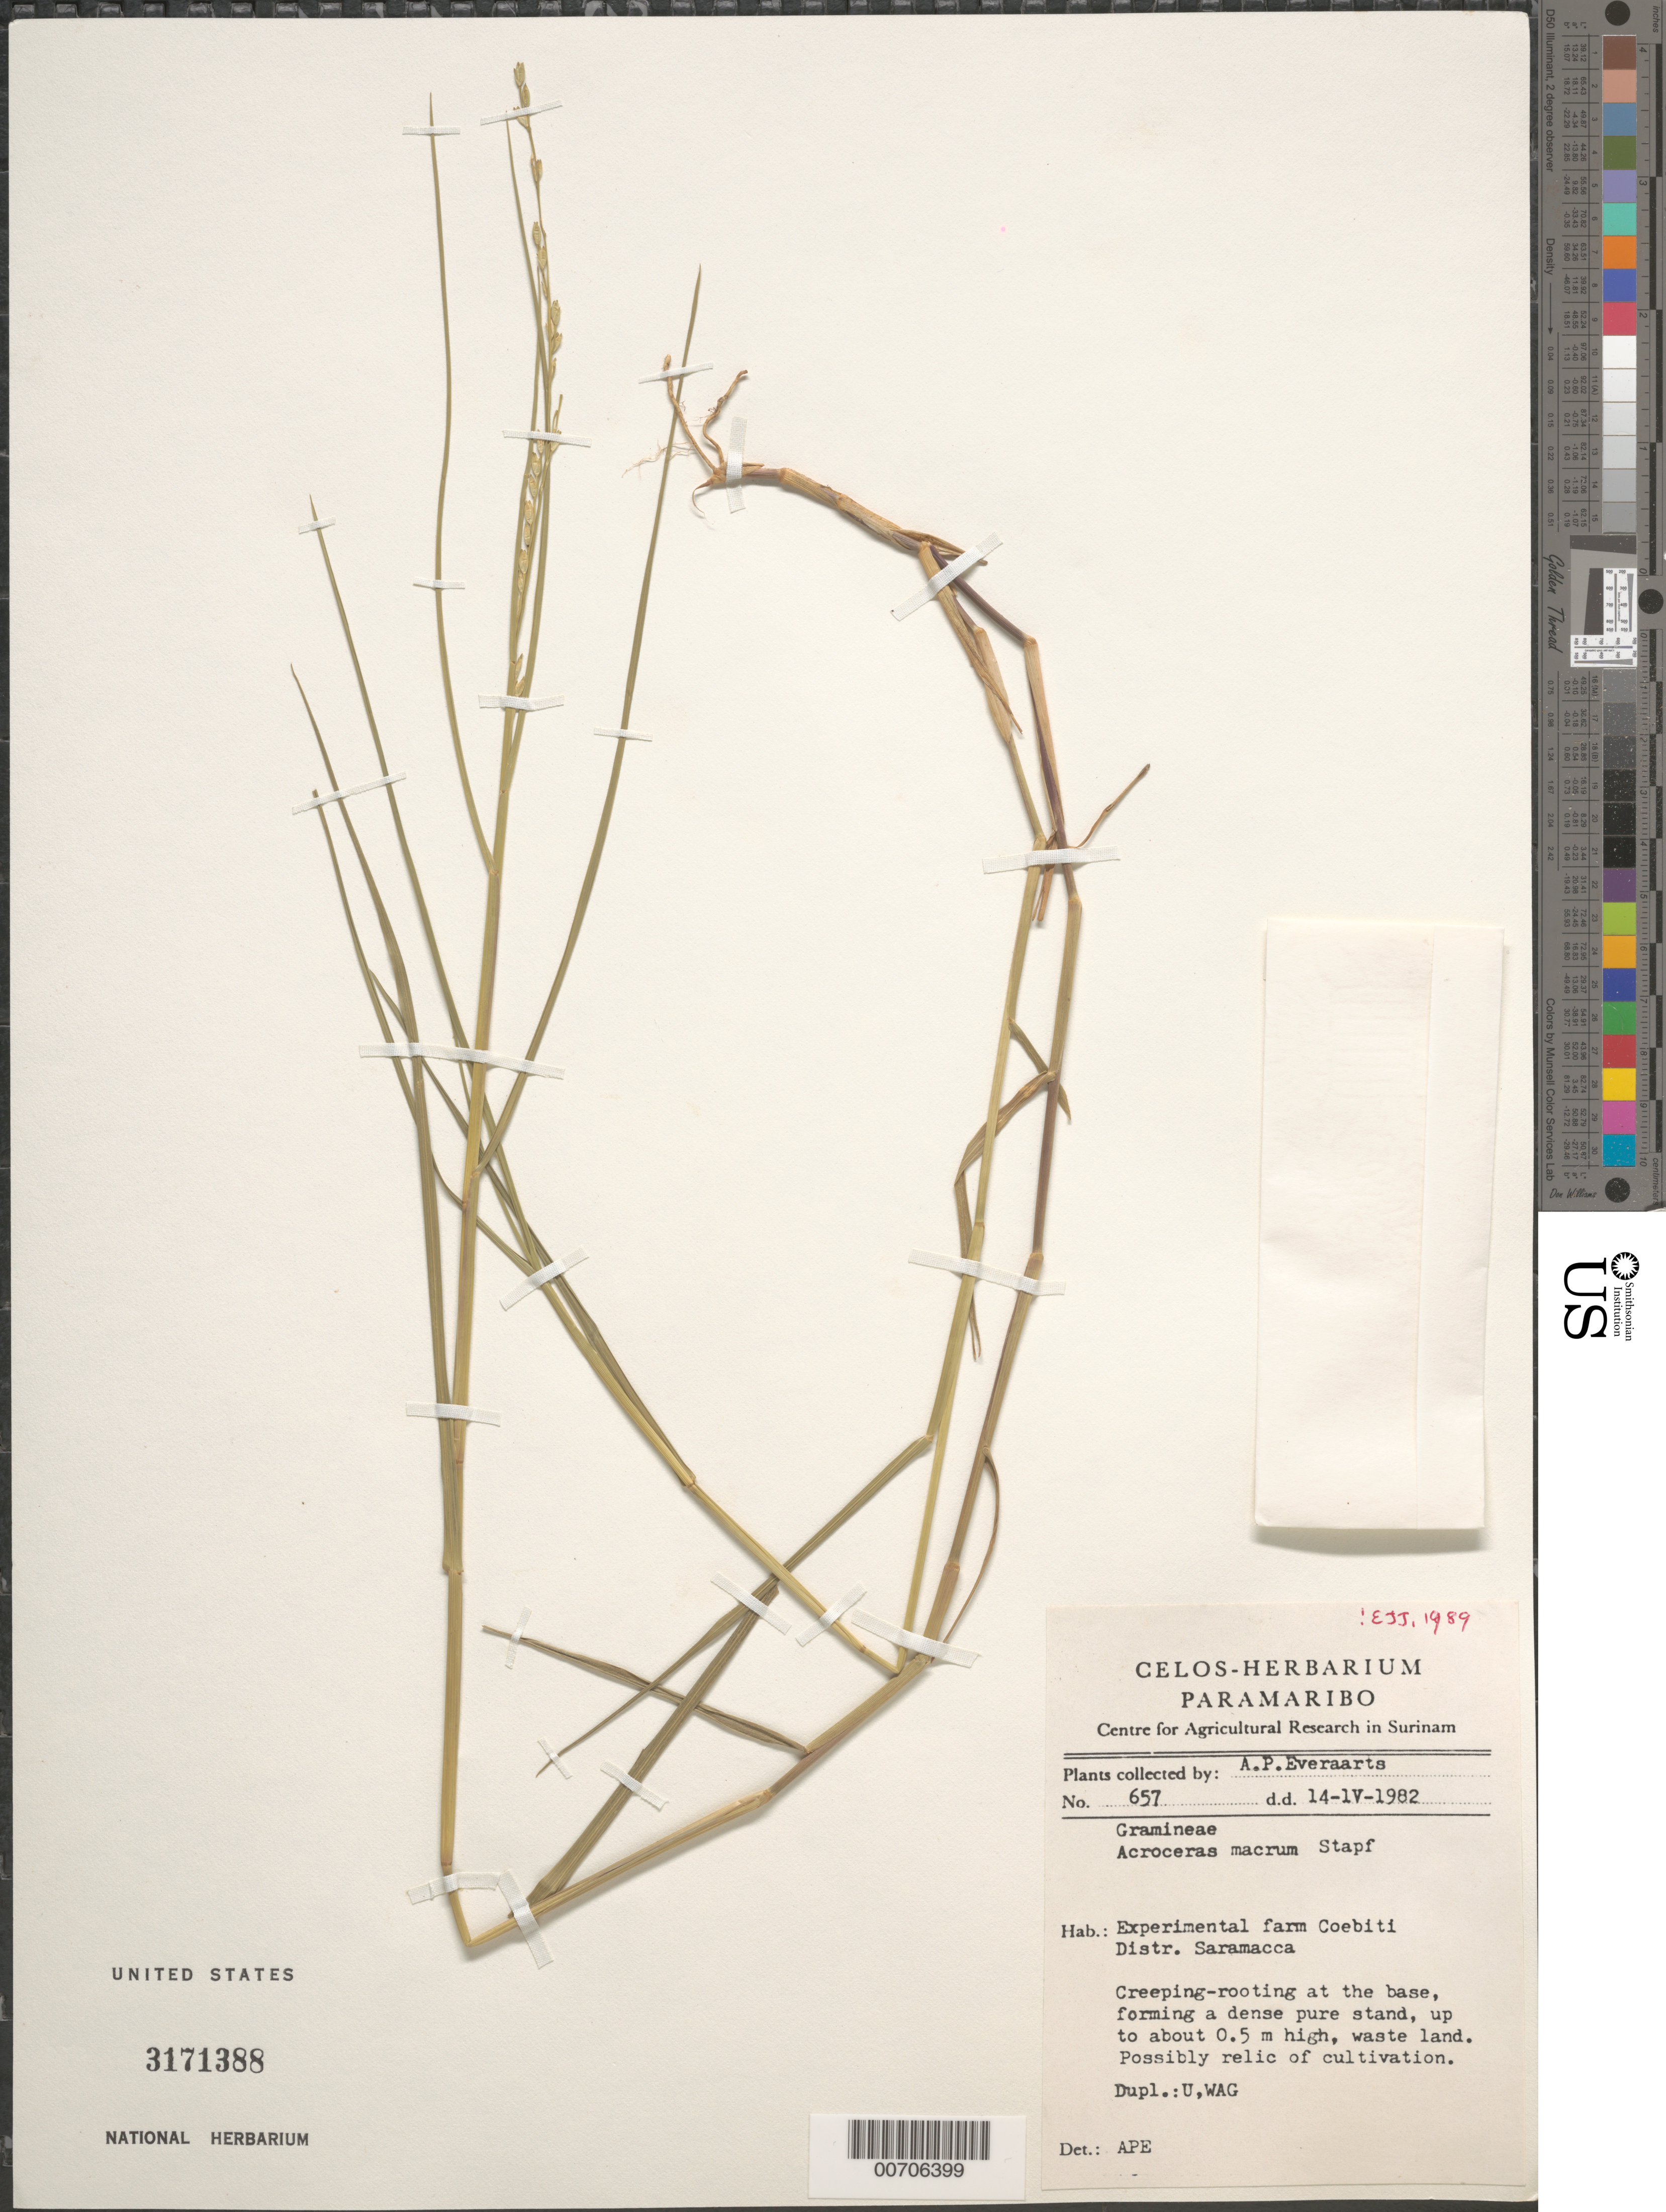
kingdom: Plantae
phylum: Tracheophyta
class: Liliopsida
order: Poales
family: Poaceae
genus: Acroceras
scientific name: Acroceras macrum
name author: Stapf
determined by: Judziewicz, E. J.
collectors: A. Everaarts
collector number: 657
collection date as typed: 14-Apr-82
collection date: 1982-04-14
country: Suriname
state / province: Saramacca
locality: Coebiti Experimental Farm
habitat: Forming a dense pure stand, up to about 0.5 m high, waste land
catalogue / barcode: US 3171388